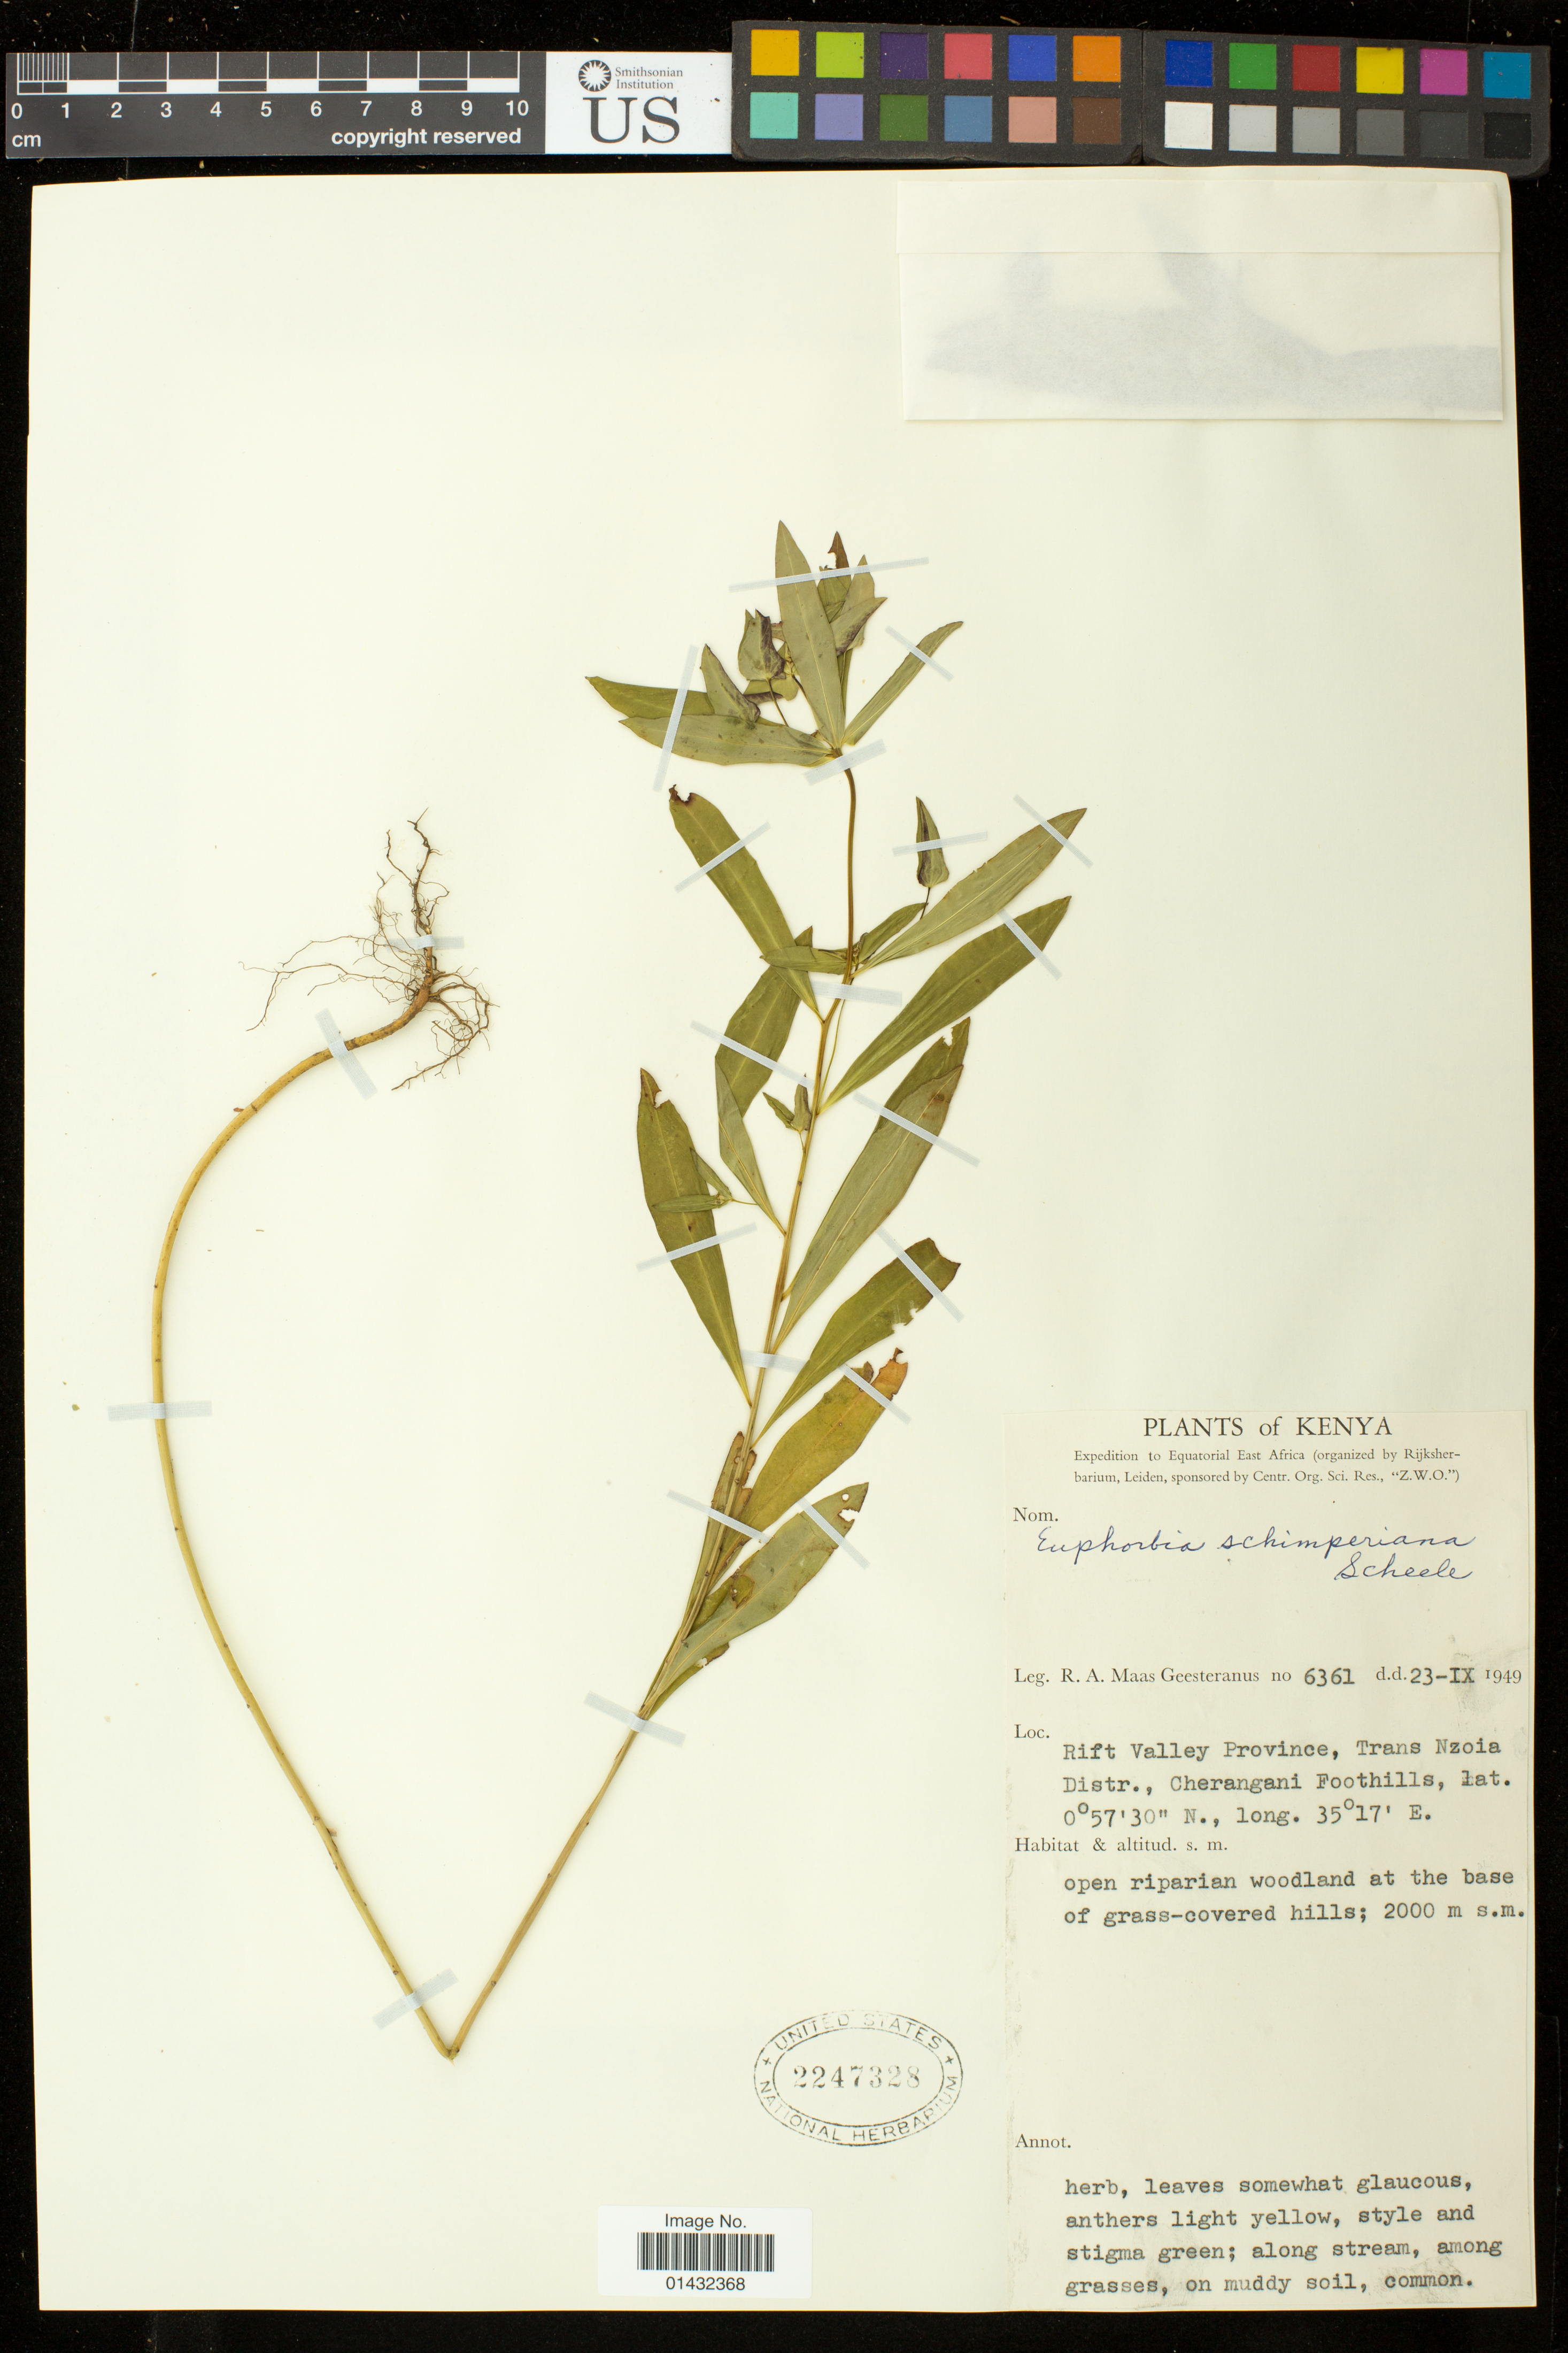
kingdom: Plantae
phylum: Tracheophyta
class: Magnoliopsida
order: Malpighiales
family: Euphorbiaceae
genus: Euphorbia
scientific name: Euphorbia schimperiana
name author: Hochst. ex A. Rich.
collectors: R. A. Maas Geesteranus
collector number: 6361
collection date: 1949-09-23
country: Kenya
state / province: Trans Nzoia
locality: Rift Valley Province, Cherangani Foothills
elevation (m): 2000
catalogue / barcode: US 2247328